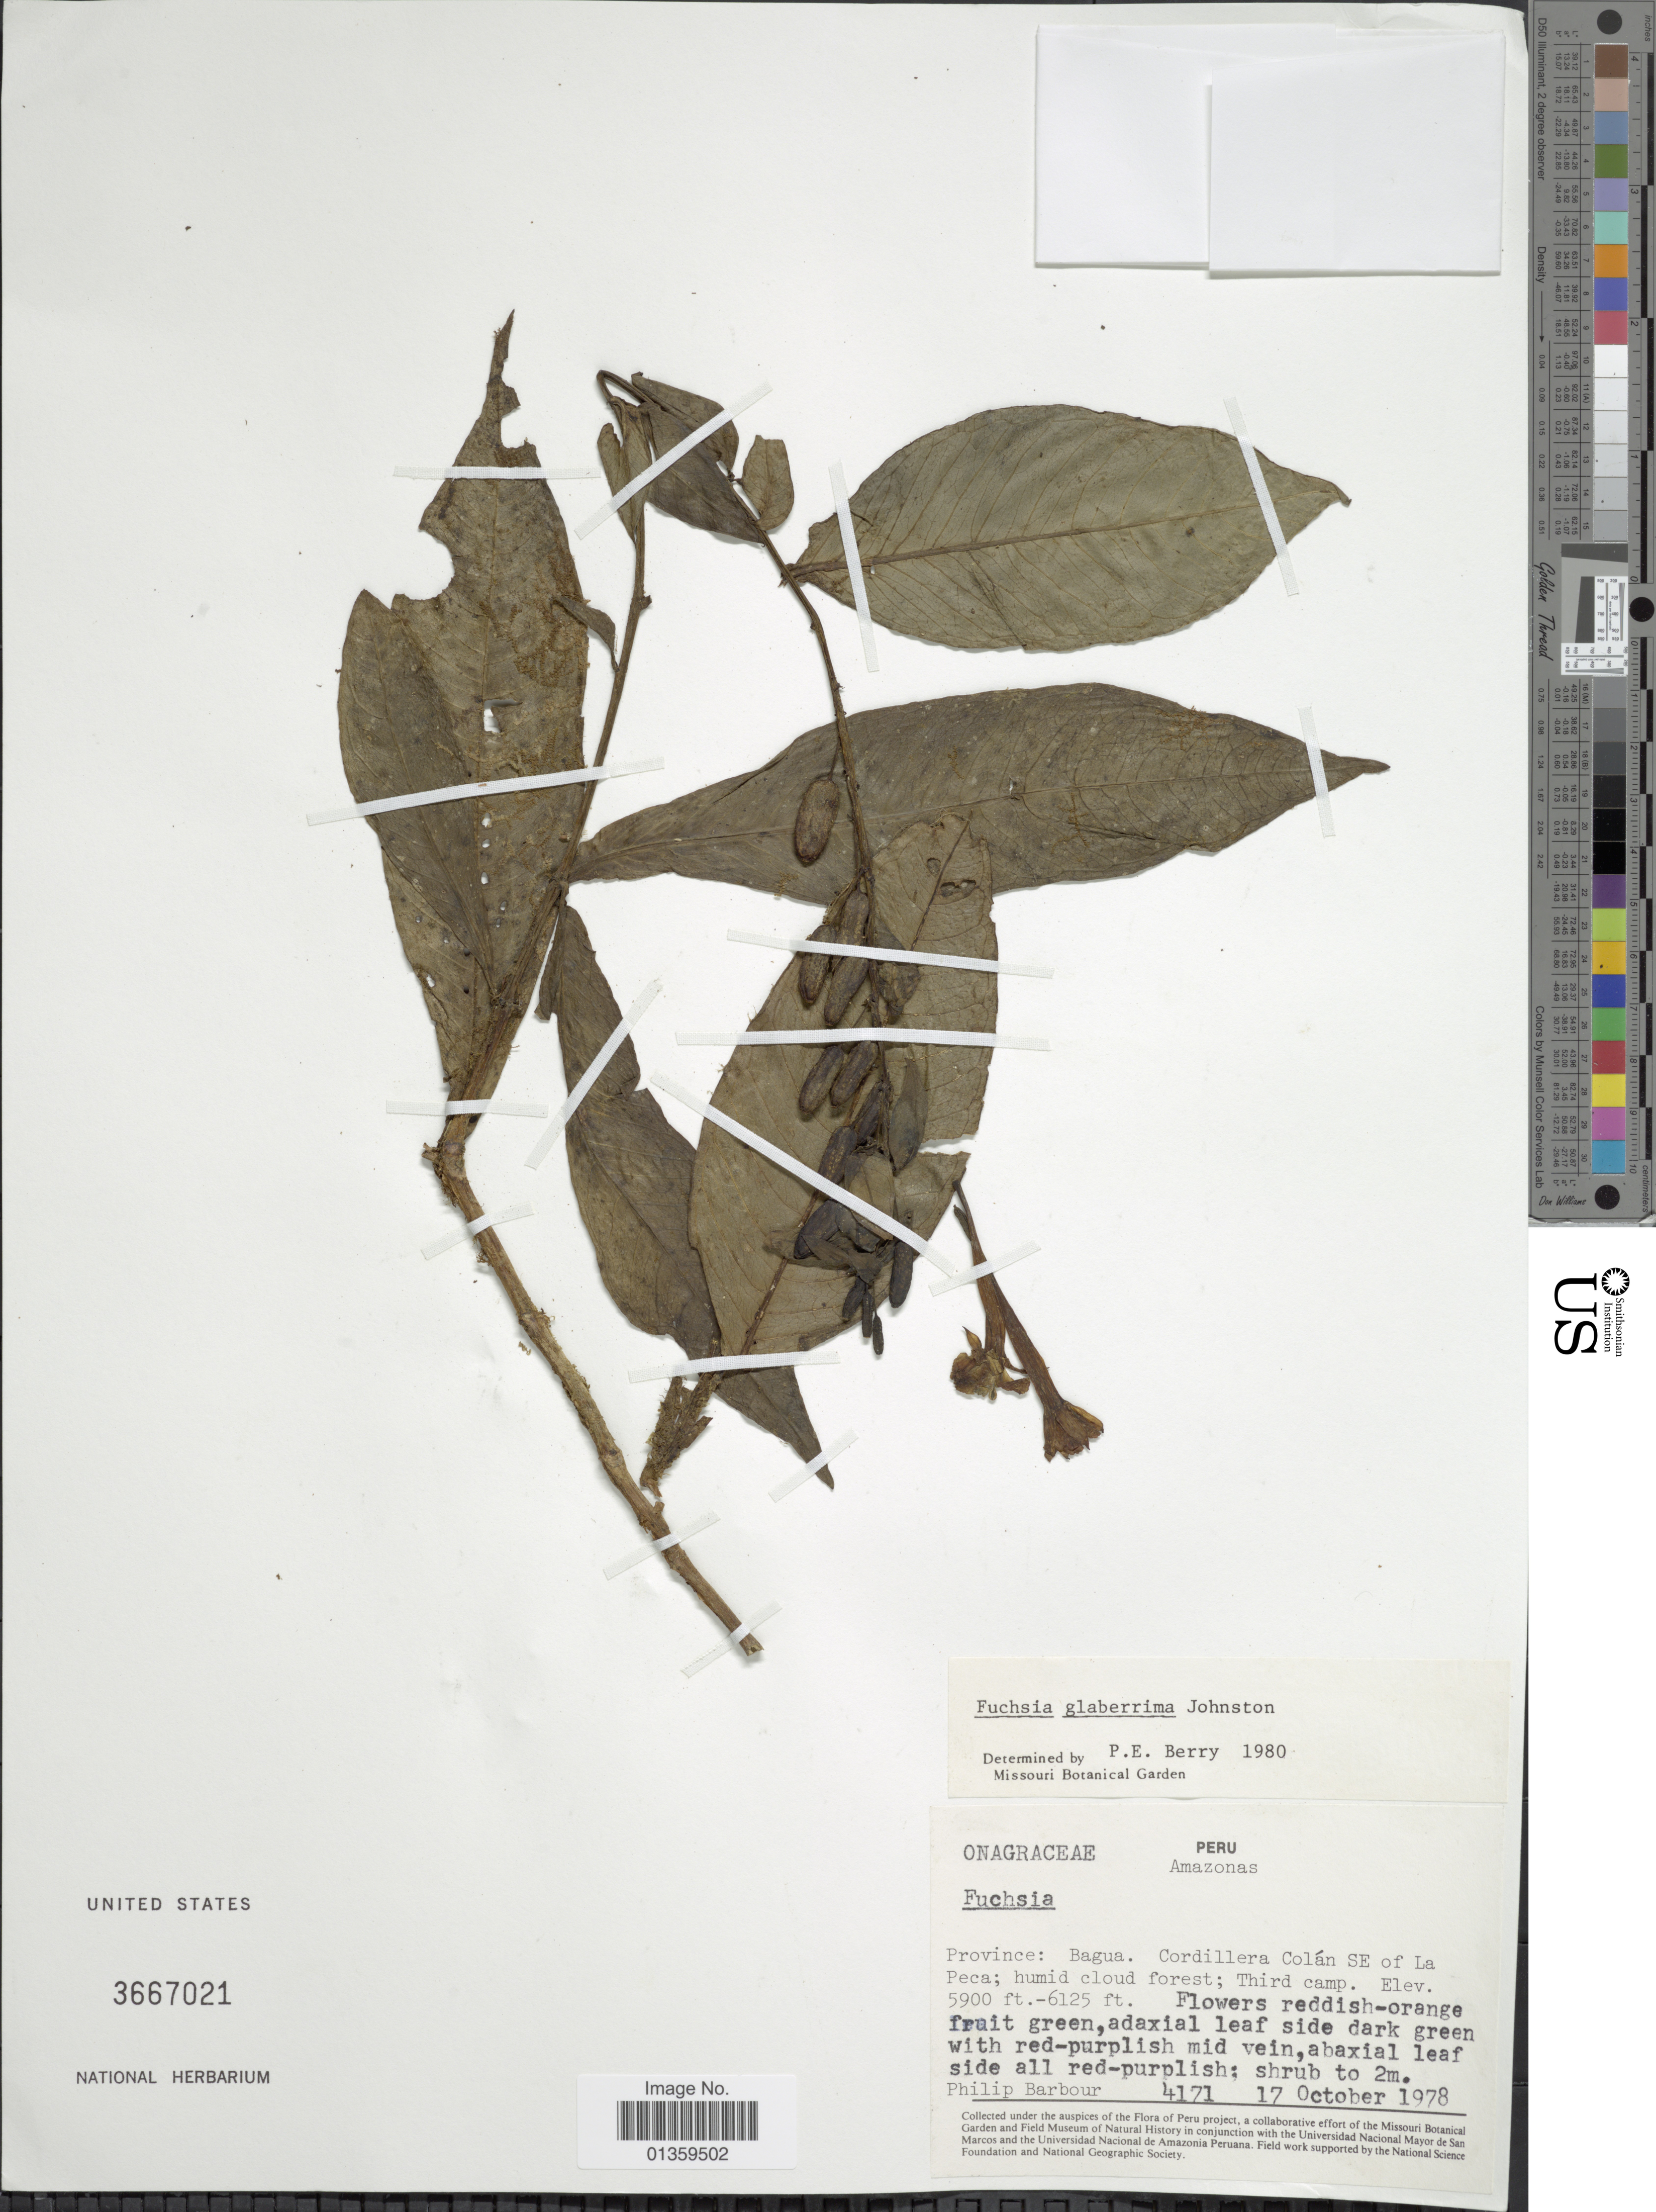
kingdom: Plantae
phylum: Tracheophyta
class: Magnoliopsida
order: Myrtales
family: Onagraceae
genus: Fuchsia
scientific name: Fuchsia glaberrima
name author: I.M. Johnst.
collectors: P. Barbour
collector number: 4171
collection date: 1978-10-17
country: Peru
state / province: Amazonas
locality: Province: Bagua. Cordillera Colán SE of La Peca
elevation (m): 1798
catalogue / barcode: US 3667021